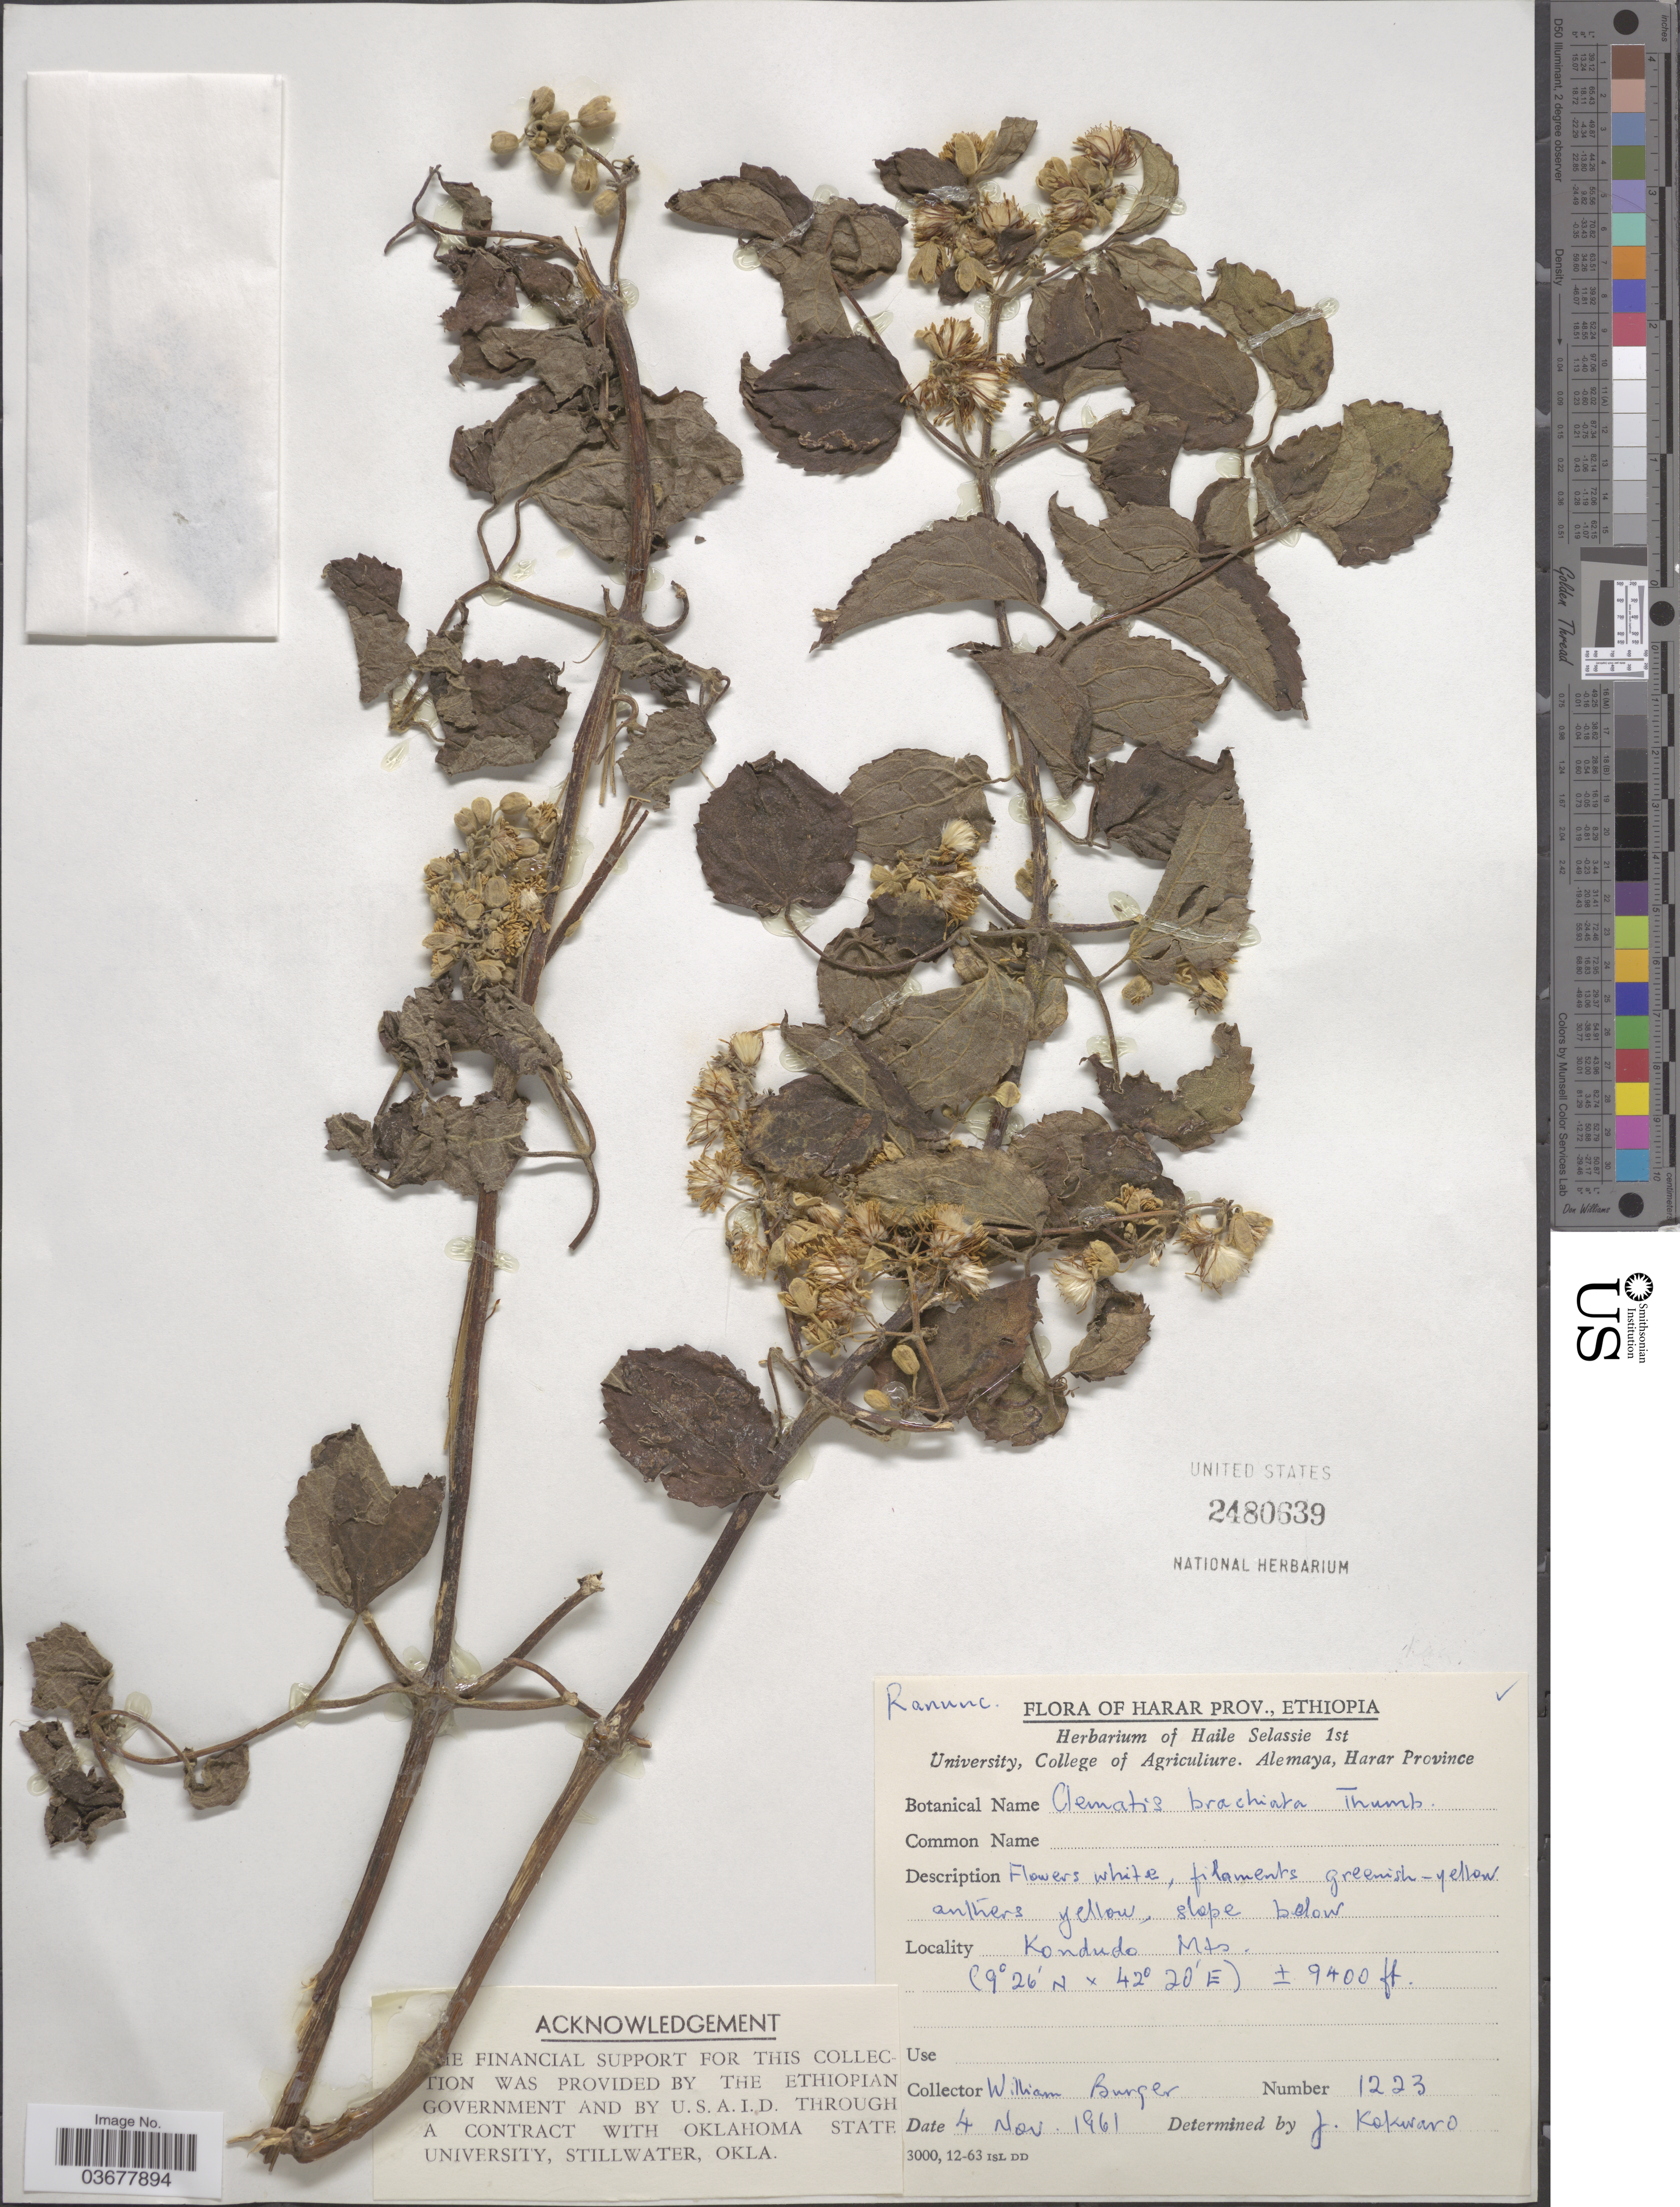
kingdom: Plantae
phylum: Tracheophyta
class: Magnoliopsida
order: Ranunculales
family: Ranunculaceae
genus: Clematis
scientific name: Clematis brachiata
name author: Thunb.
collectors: W. Burger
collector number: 1223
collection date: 1961-11-04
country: Ethiopia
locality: Harar Prov. Kondudo Mts.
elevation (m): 2865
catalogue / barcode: US 2480639